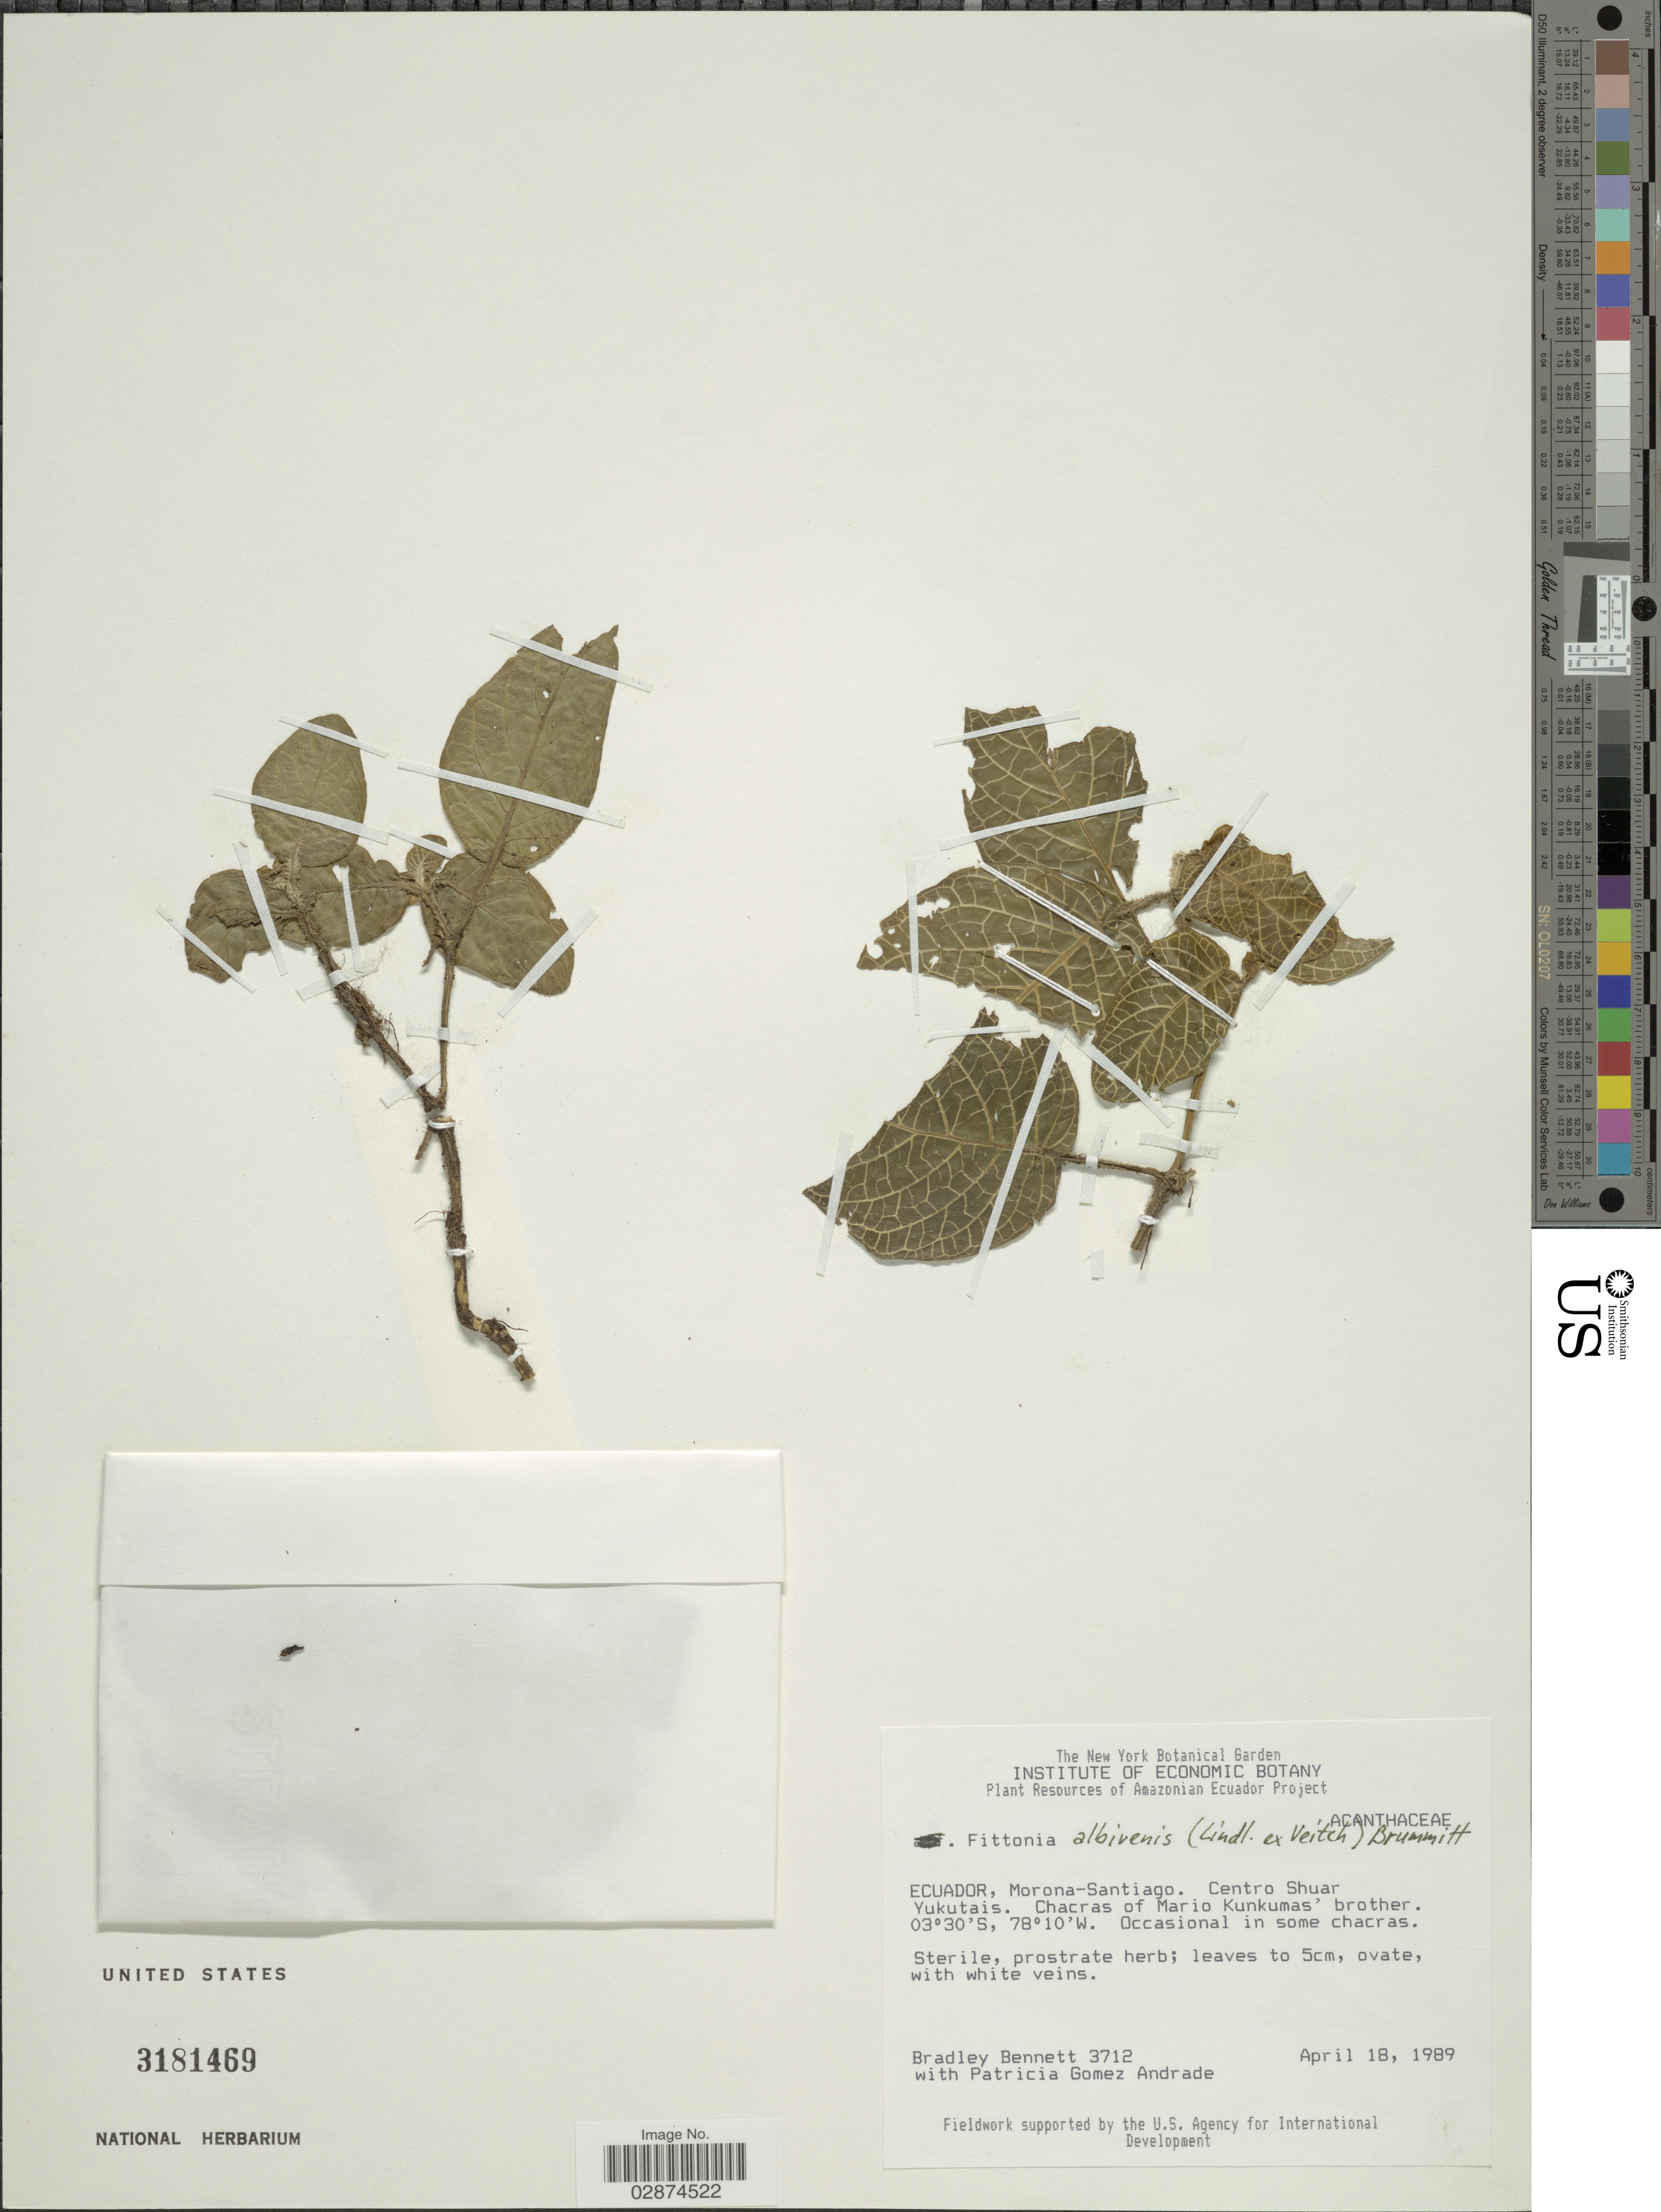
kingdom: Plantae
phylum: Tracheophyta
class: Magnoliopsida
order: Lamiales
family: Acanthaceae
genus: Fittonia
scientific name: Fittonia albivenis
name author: (Lindl. ex Veitch) Brummitt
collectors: B. Bennett & P. Gomez Andrade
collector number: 3712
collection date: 1989-04-18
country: Ecuador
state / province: Morona-Santiago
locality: Centro Shuar Yukutais. Chacras of Mario Kunkumas' brother.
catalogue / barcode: US 3181469